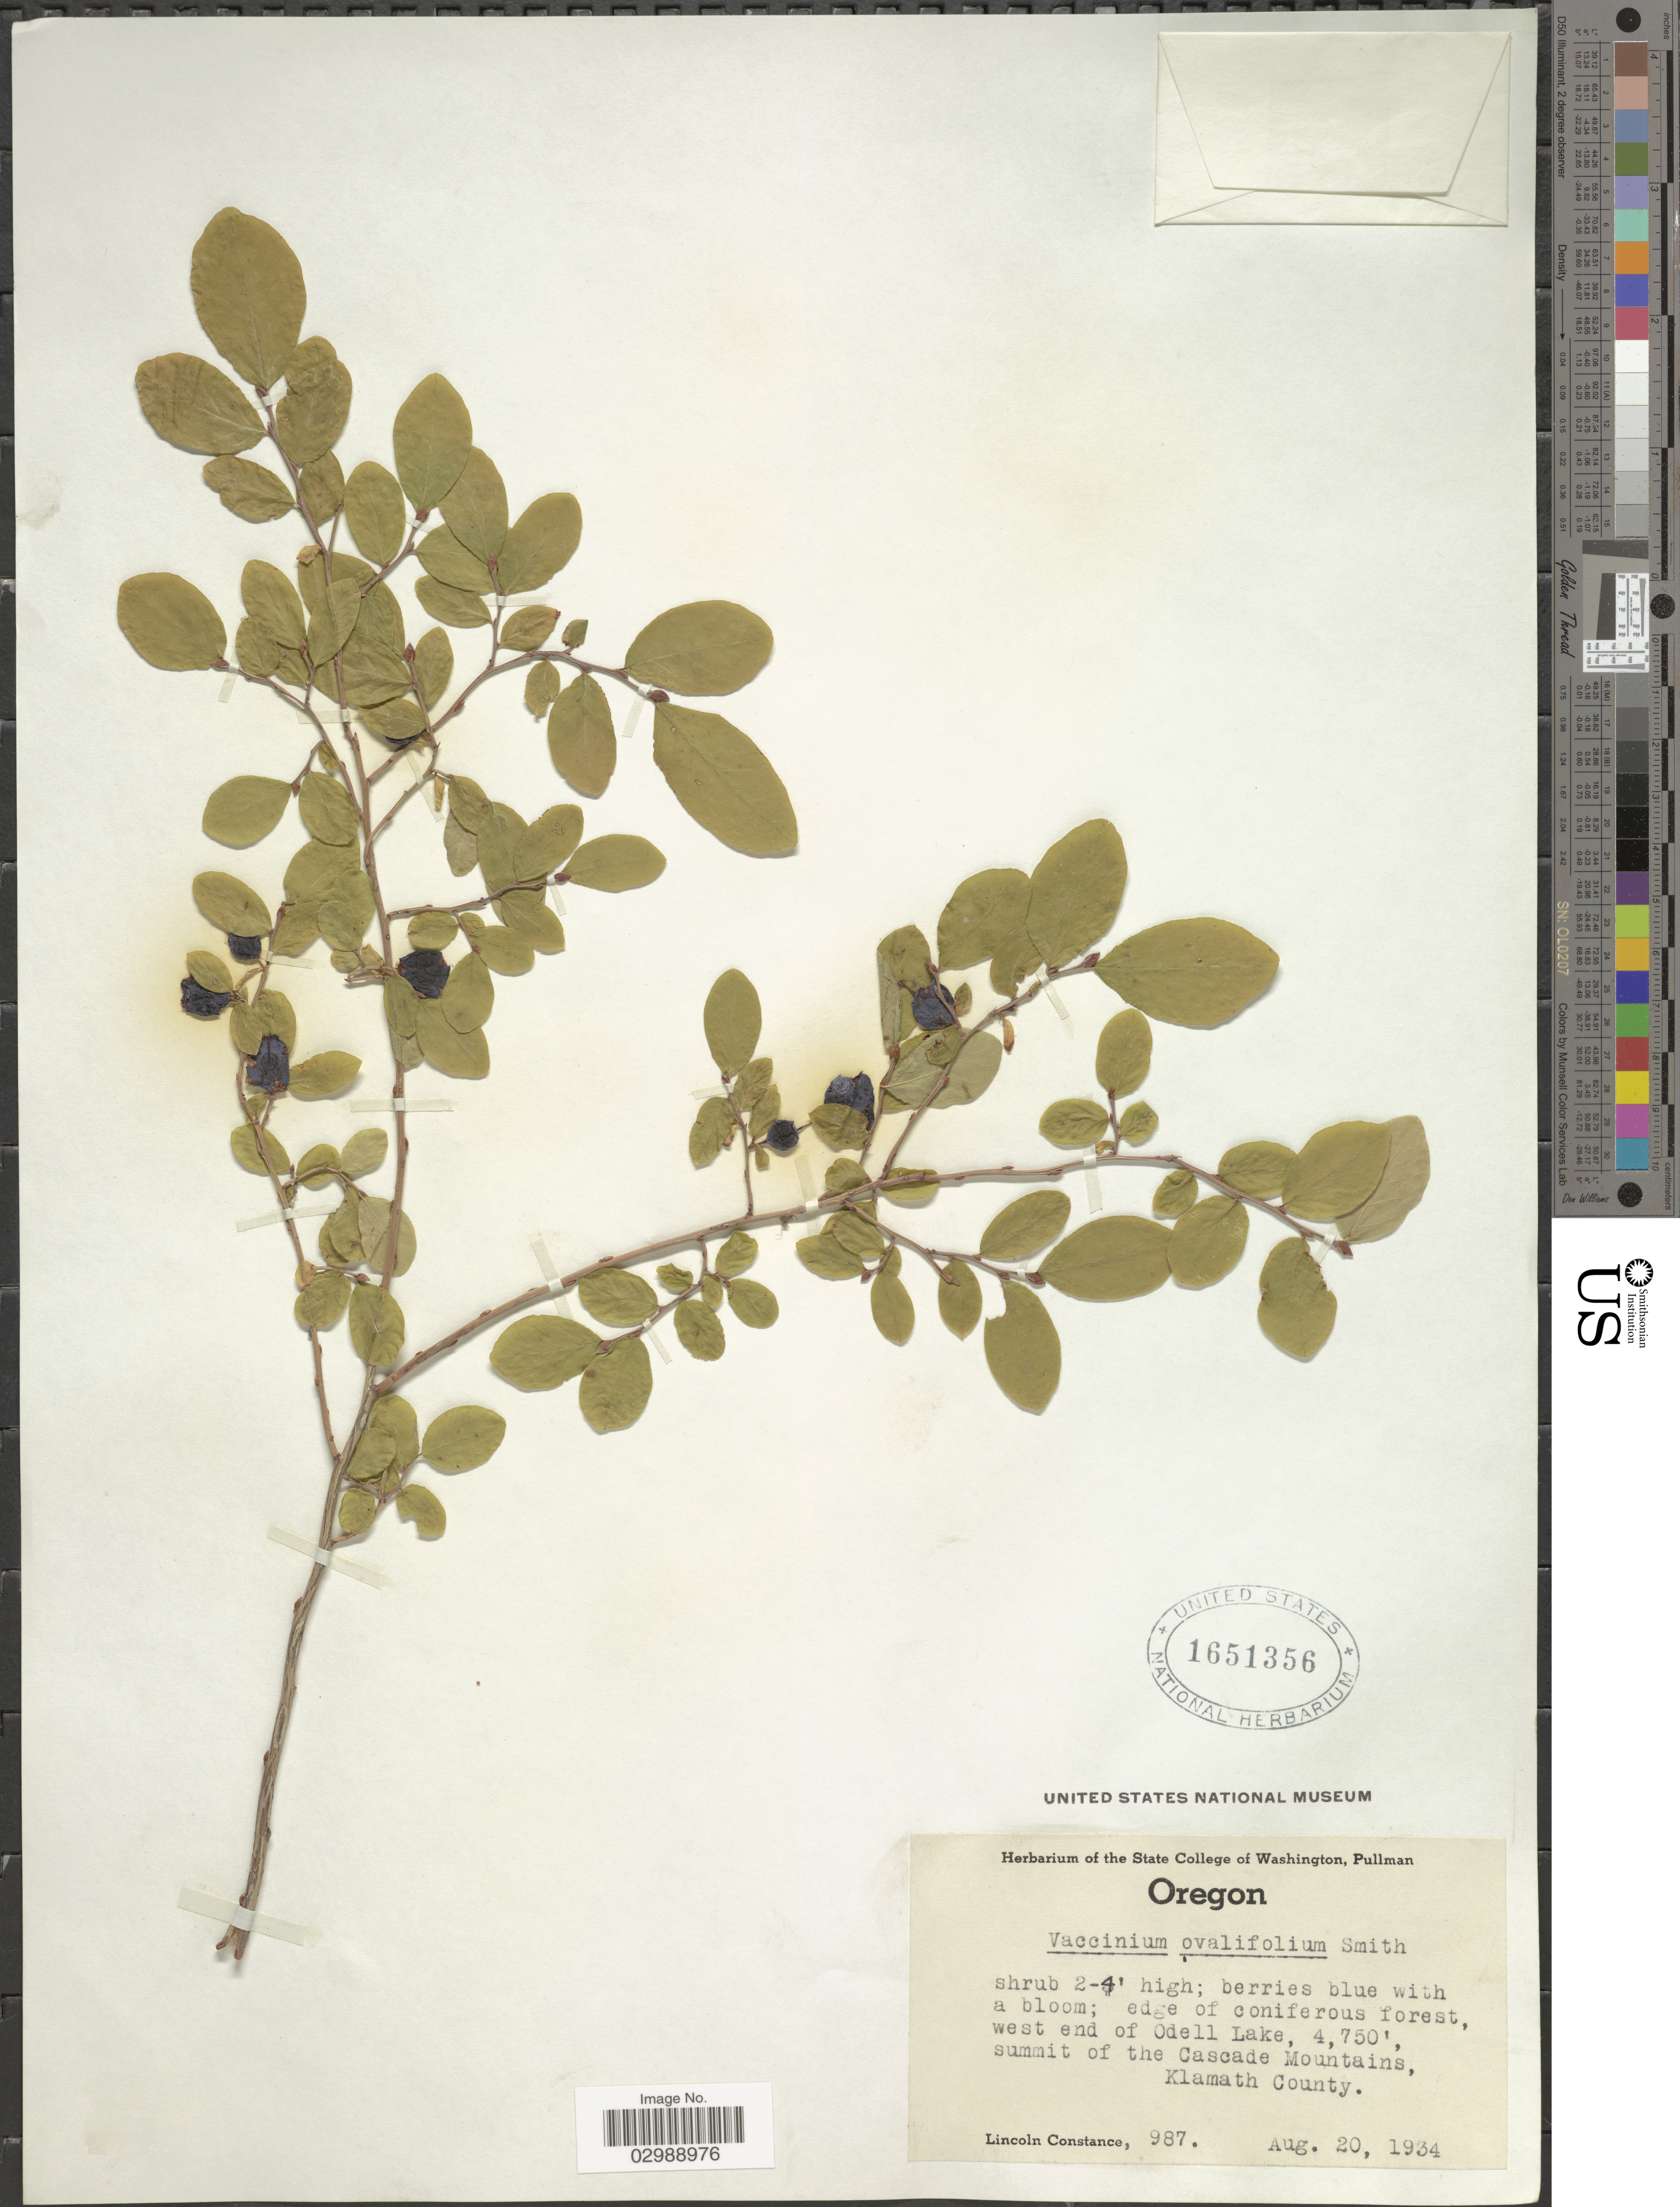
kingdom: Plantae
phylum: Tracheophyta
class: Magnoliopsida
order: Ericales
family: Ericaceae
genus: Vaccinium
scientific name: Vaccinium ovalifolium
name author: Sm.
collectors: L. Constance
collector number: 987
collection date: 1934-08-20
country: United States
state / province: Oregon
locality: West end of Odell Lake, summit of the Cascade Mountains, Klamath County.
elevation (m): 1448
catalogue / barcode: US 1651356